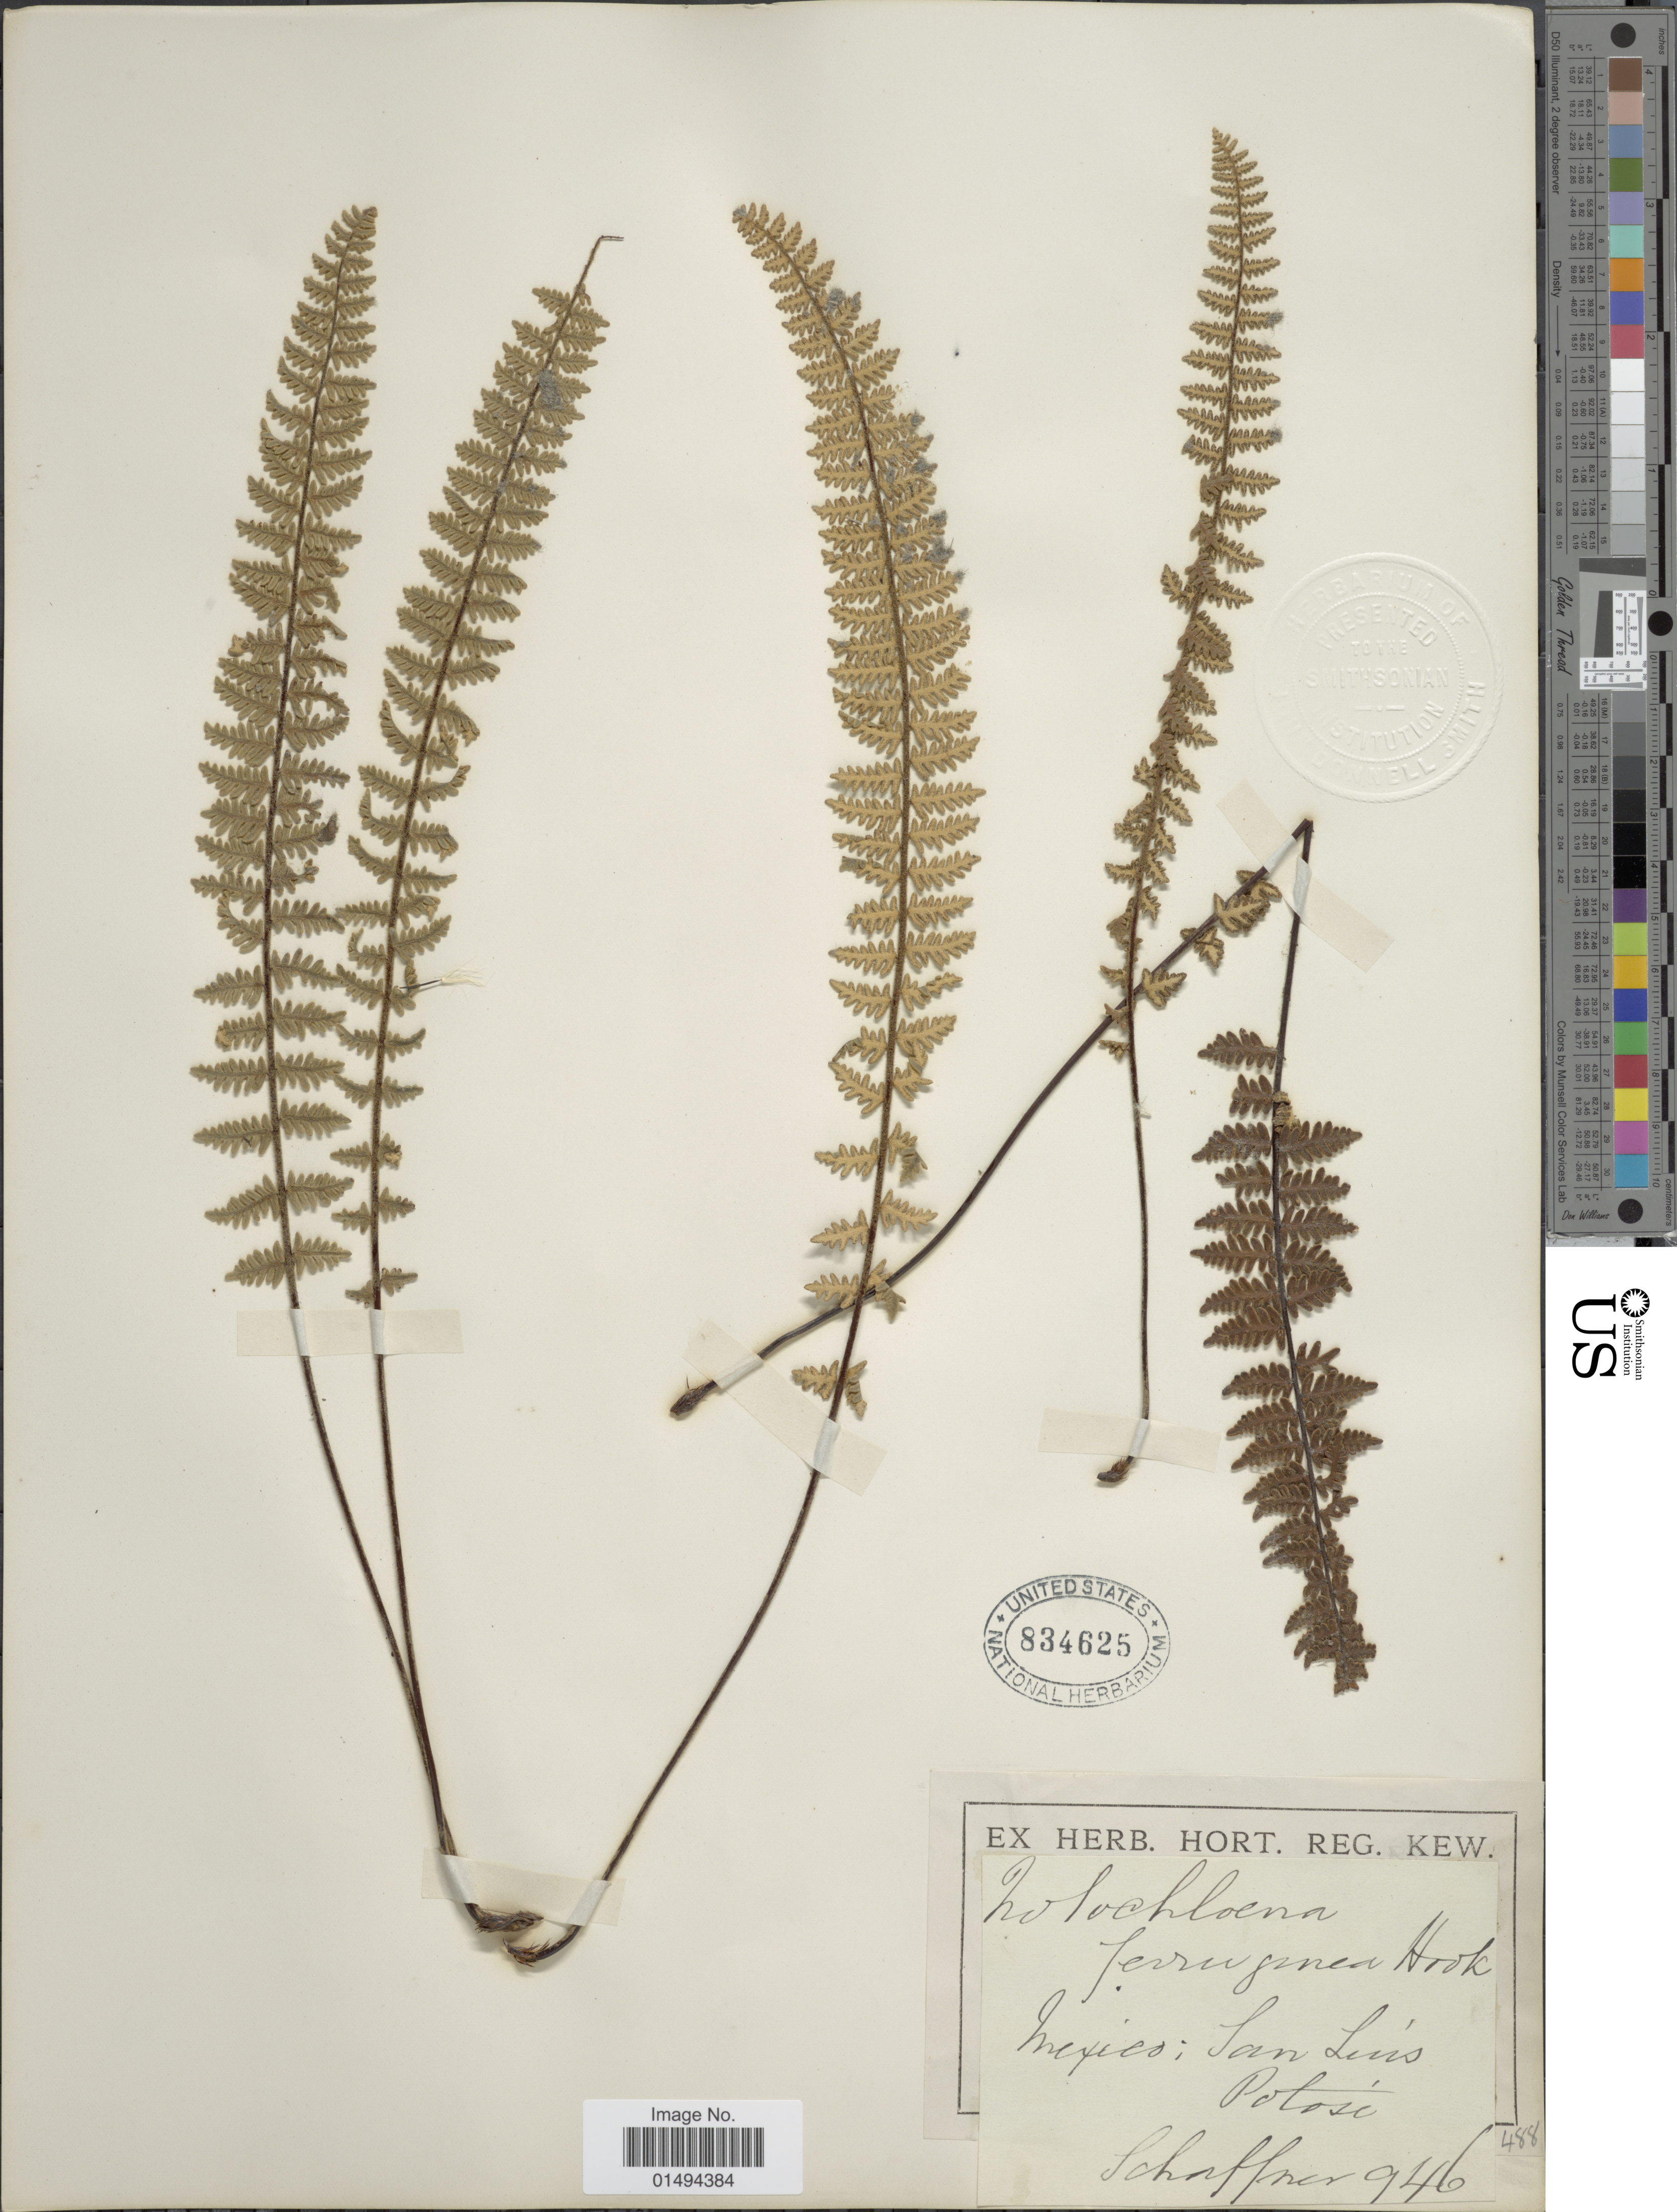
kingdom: Plantae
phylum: Tracheophyta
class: Polypodiopsida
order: Polypodiales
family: Pteridaceae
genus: Myriopteris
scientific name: Myriopteris aurea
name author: (Poir.) Grusz & Windham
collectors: -. Schaffer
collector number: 946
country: Mexico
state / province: San Luis Potosí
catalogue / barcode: US 834625